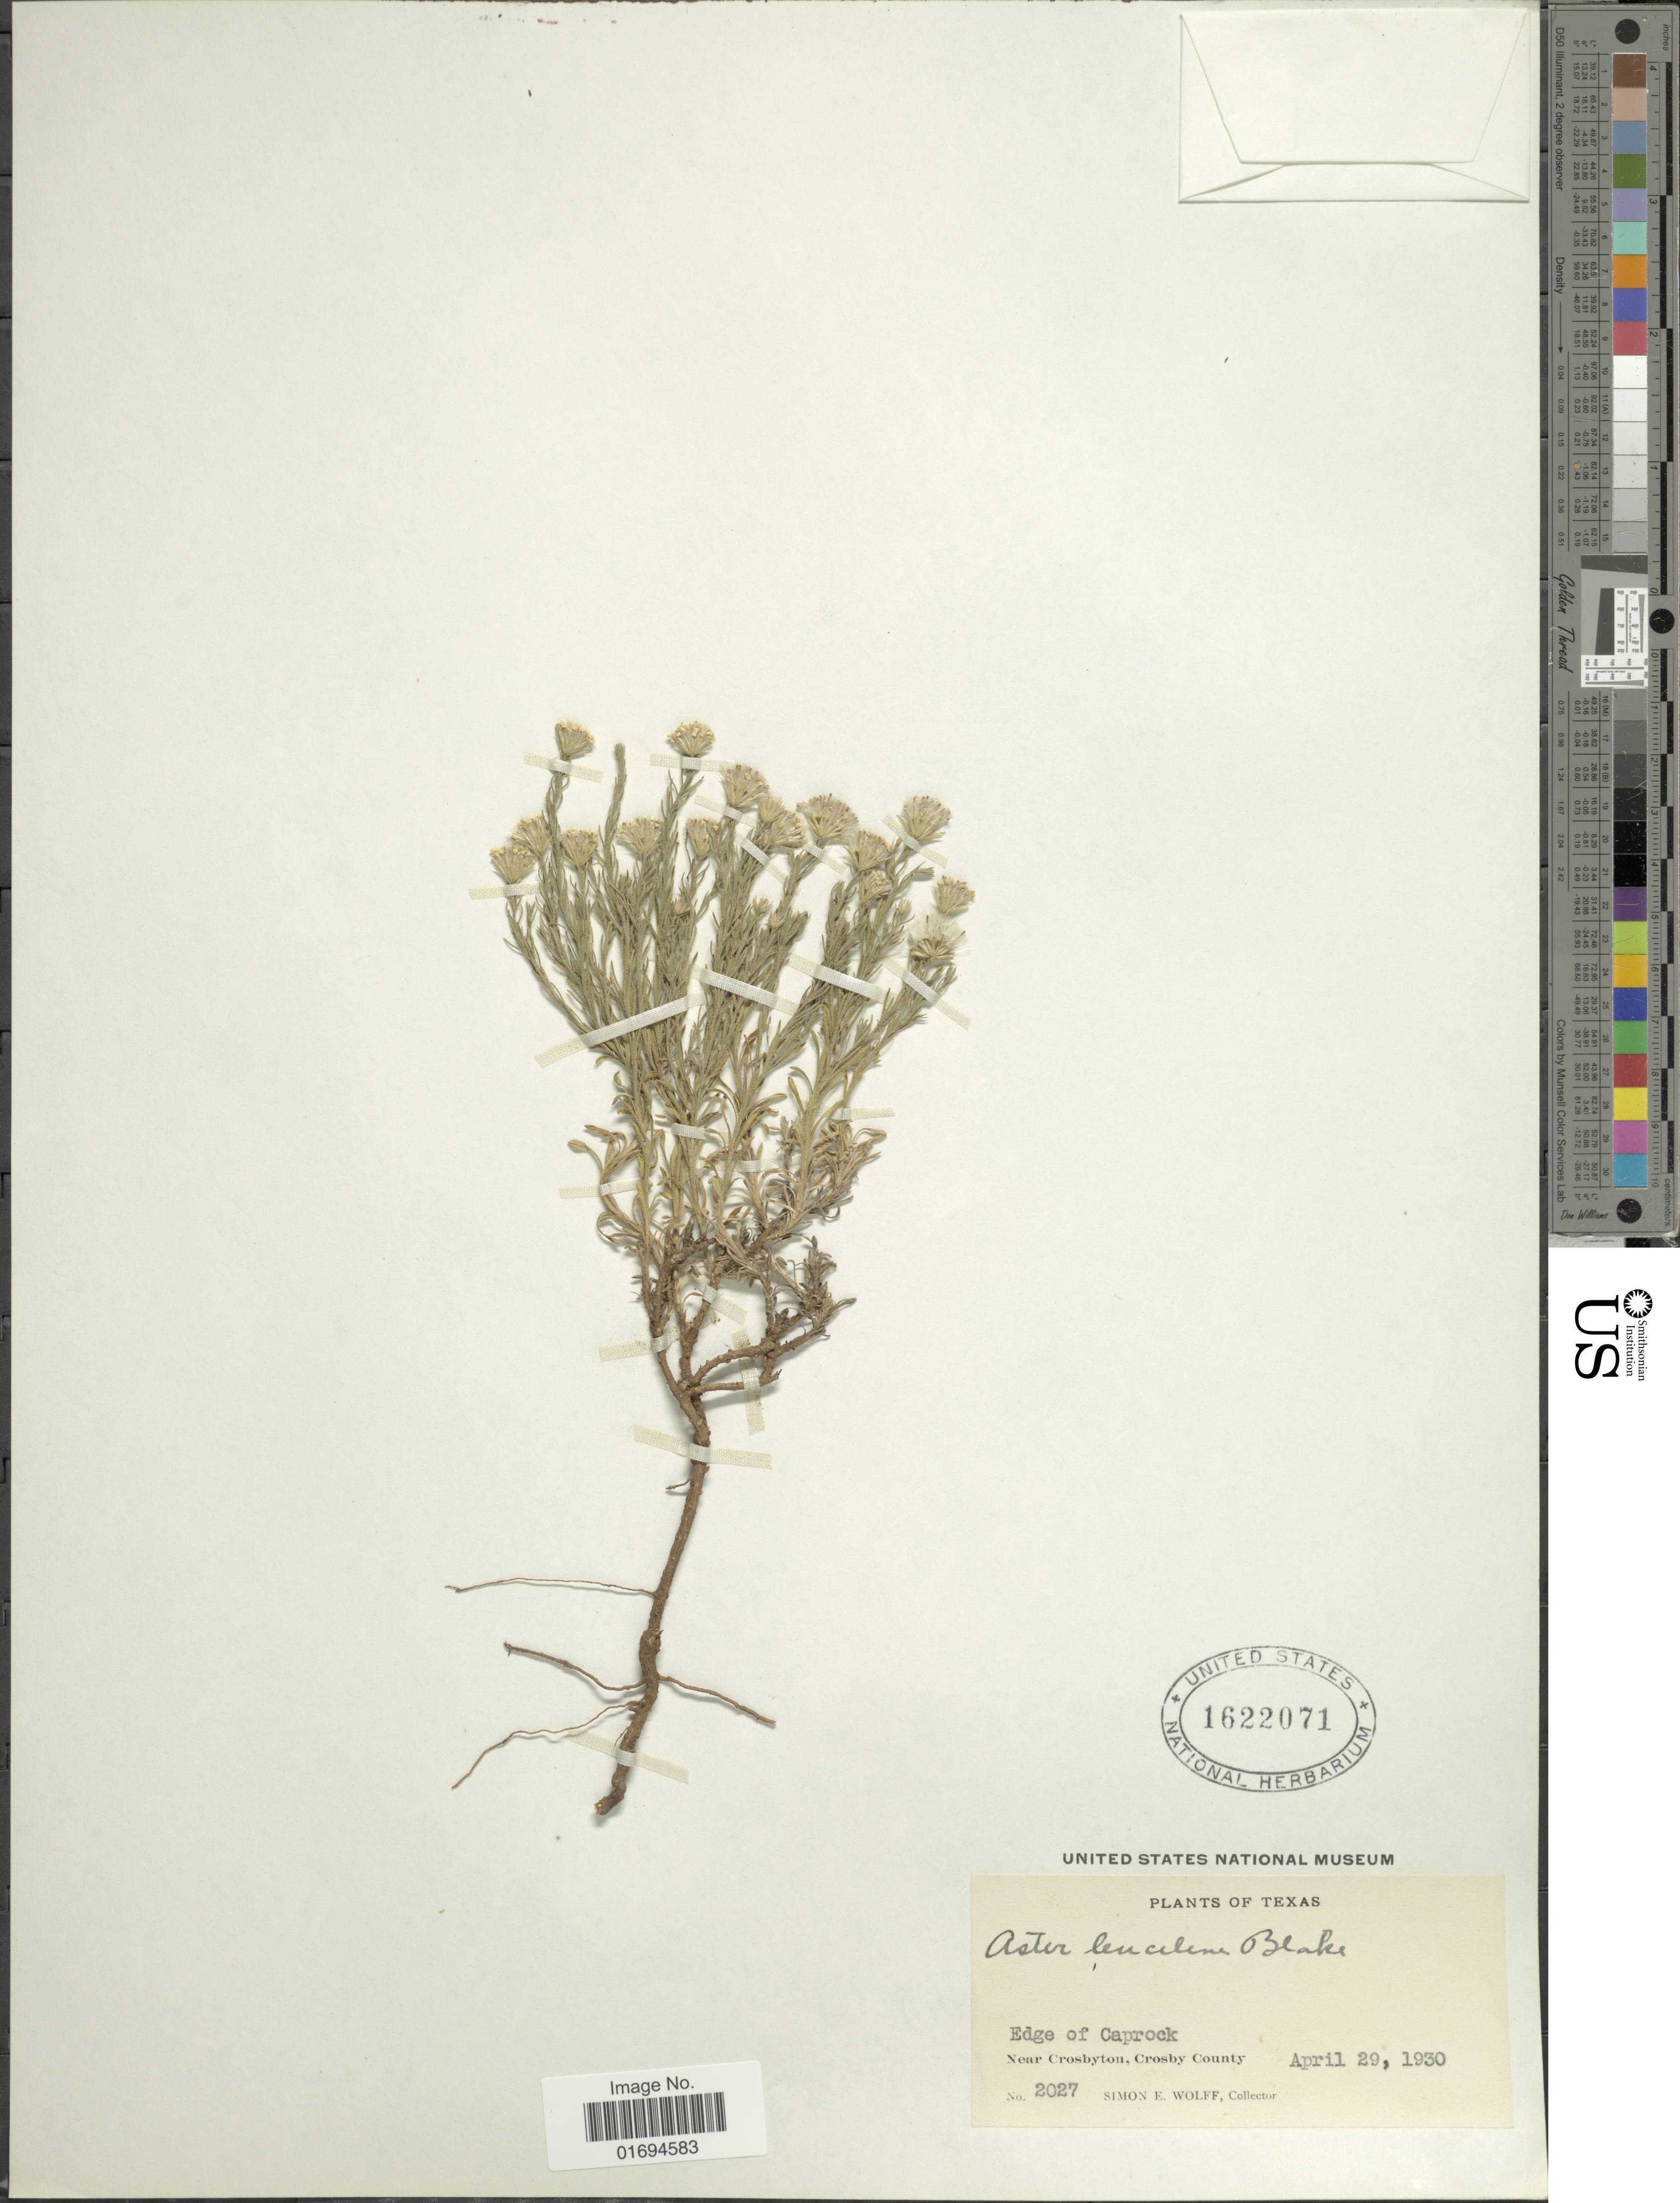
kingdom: Plantae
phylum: Tracheophyta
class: Magnoliopsida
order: Asterales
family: Asteraceae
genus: Chaetopappa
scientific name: Chaetopappa ericoides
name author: (Torr.) G.L. Nesom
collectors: S. E. Wolff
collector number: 2027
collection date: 1930-04-29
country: United States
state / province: Texas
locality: Edge of Caprock, near Crosbyton, Crosby County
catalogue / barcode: US 1622071